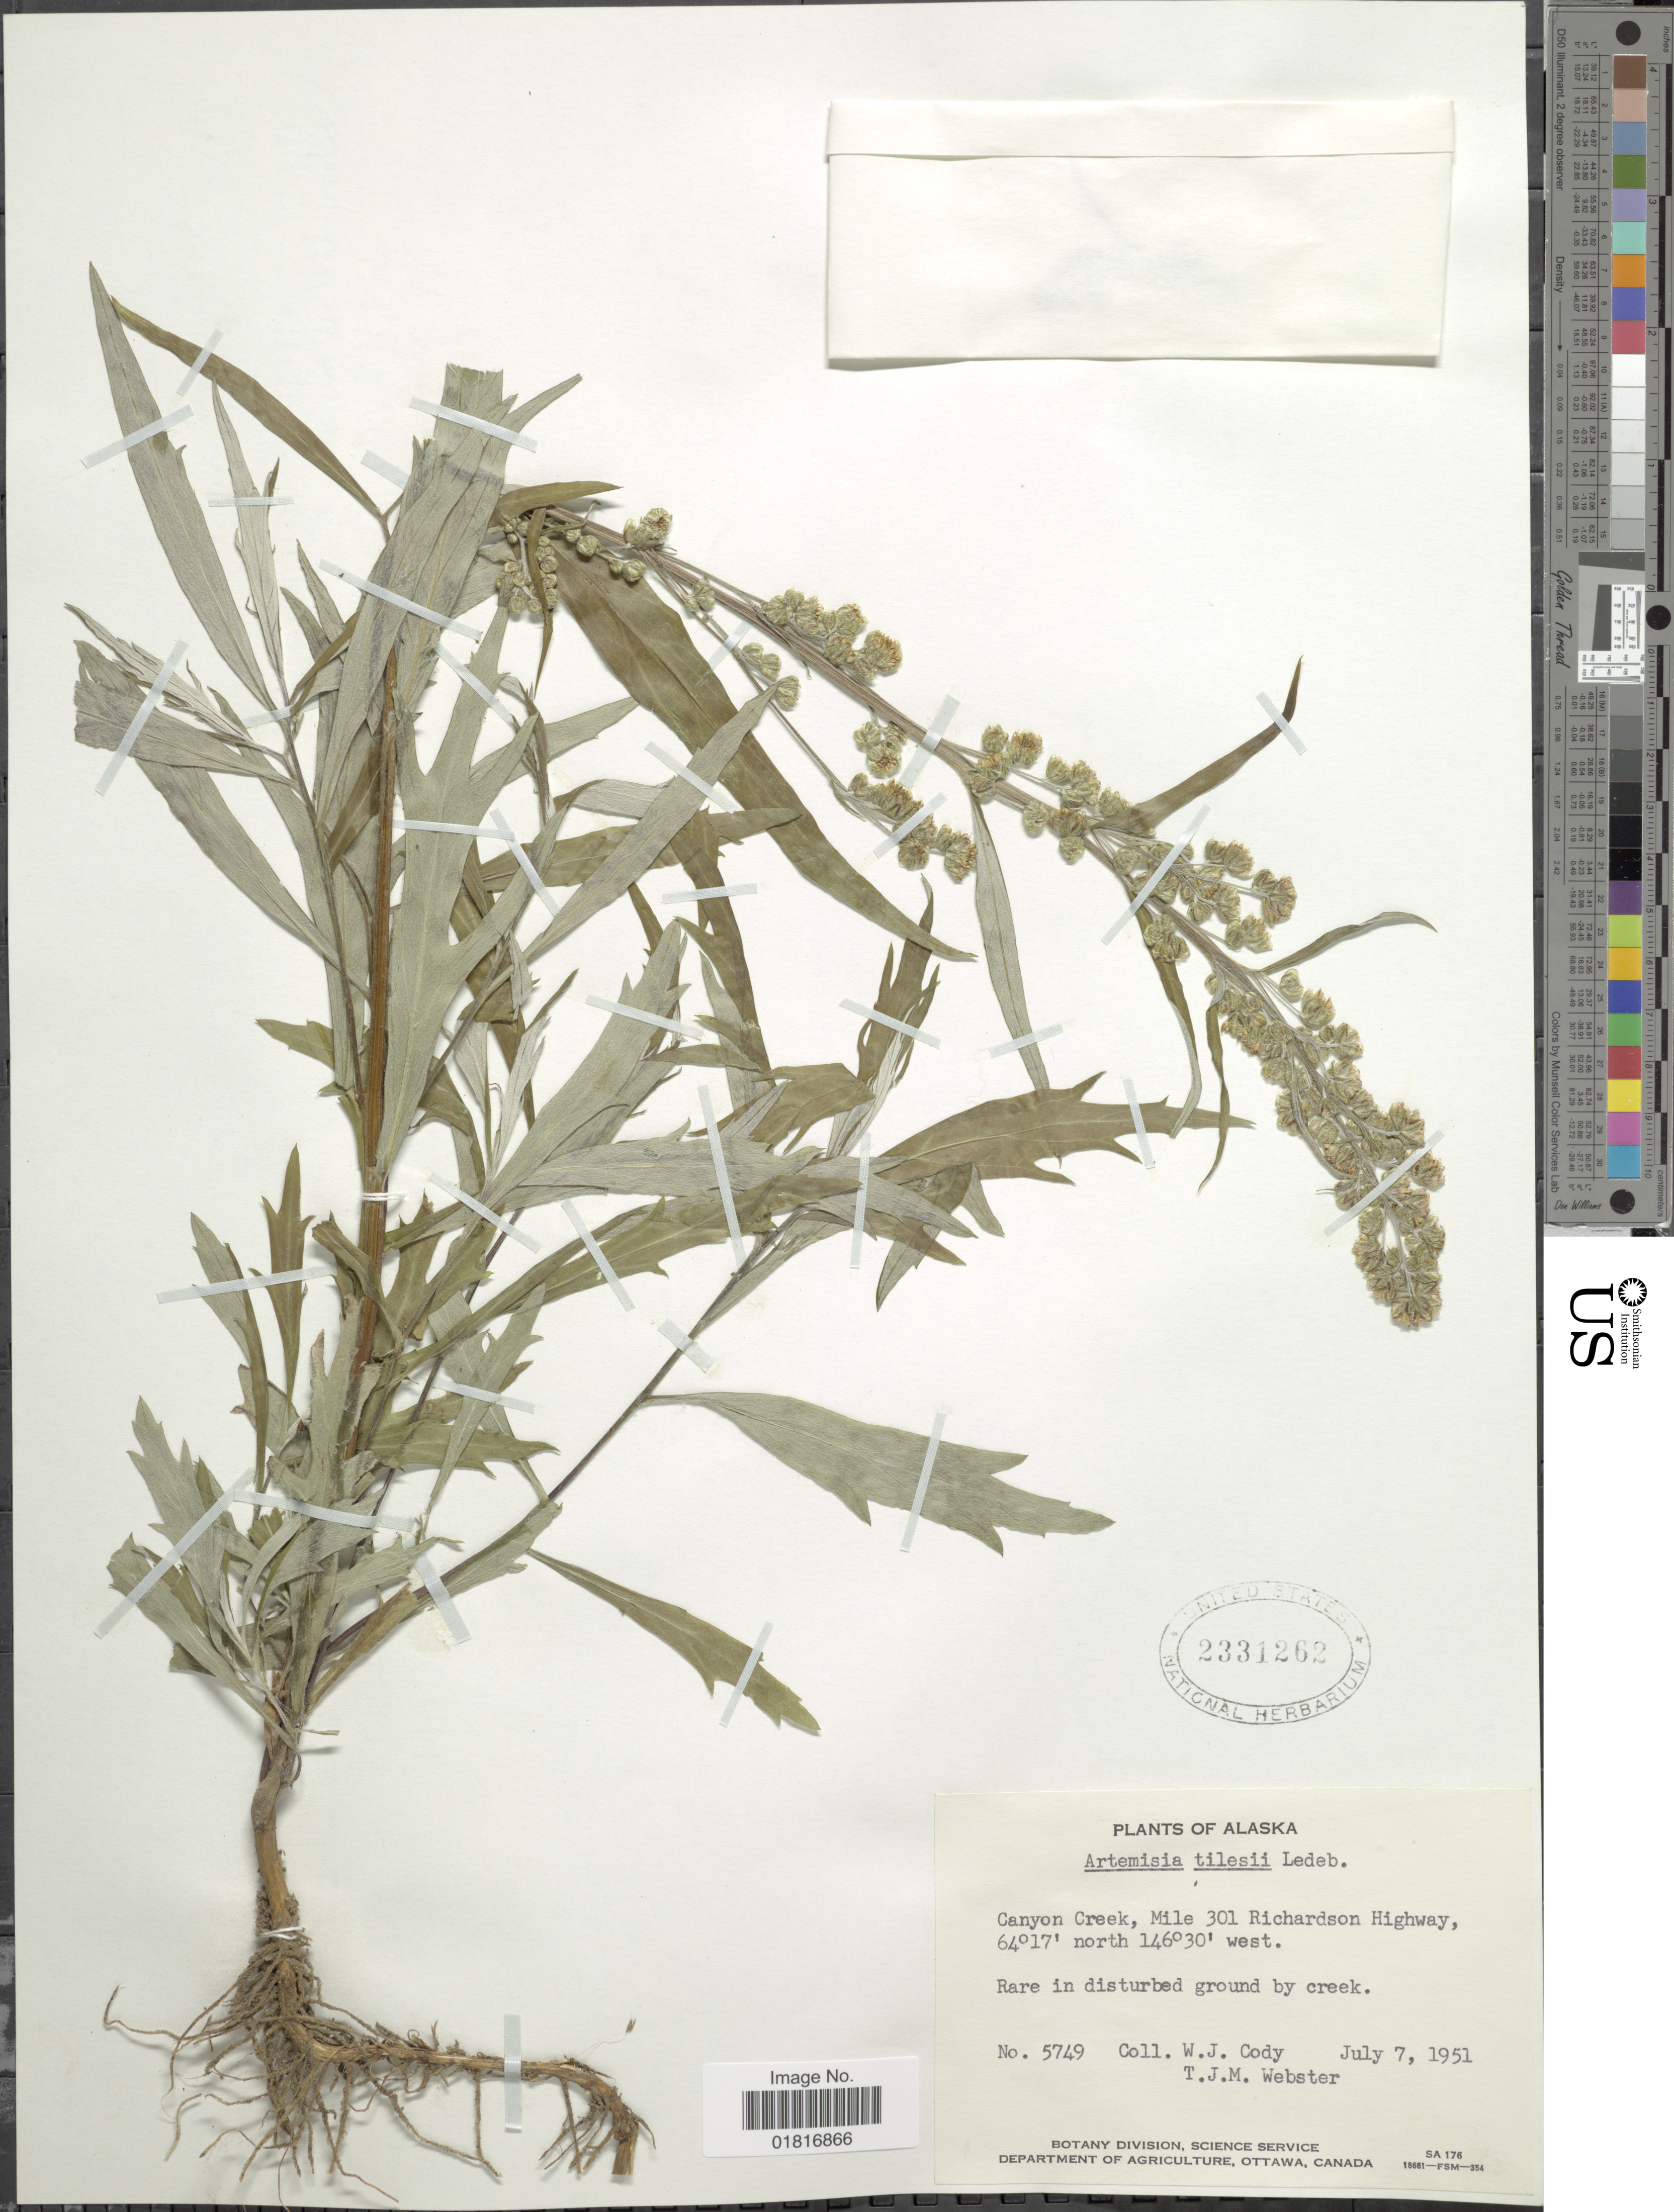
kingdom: Plantae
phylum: Tracheophyta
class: Magnoliopsida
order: Asterales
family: Asteraceae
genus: Artemisia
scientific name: Artemisia tilesii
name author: Ledeb.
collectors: W. Cody & T. J. Webster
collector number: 5749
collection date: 1951-07-07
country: United States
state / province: Alaska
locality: Canyon Creek, Mile 301 Richardson Highway, Rare in disturbed ground by creek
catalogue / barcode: US 2331262